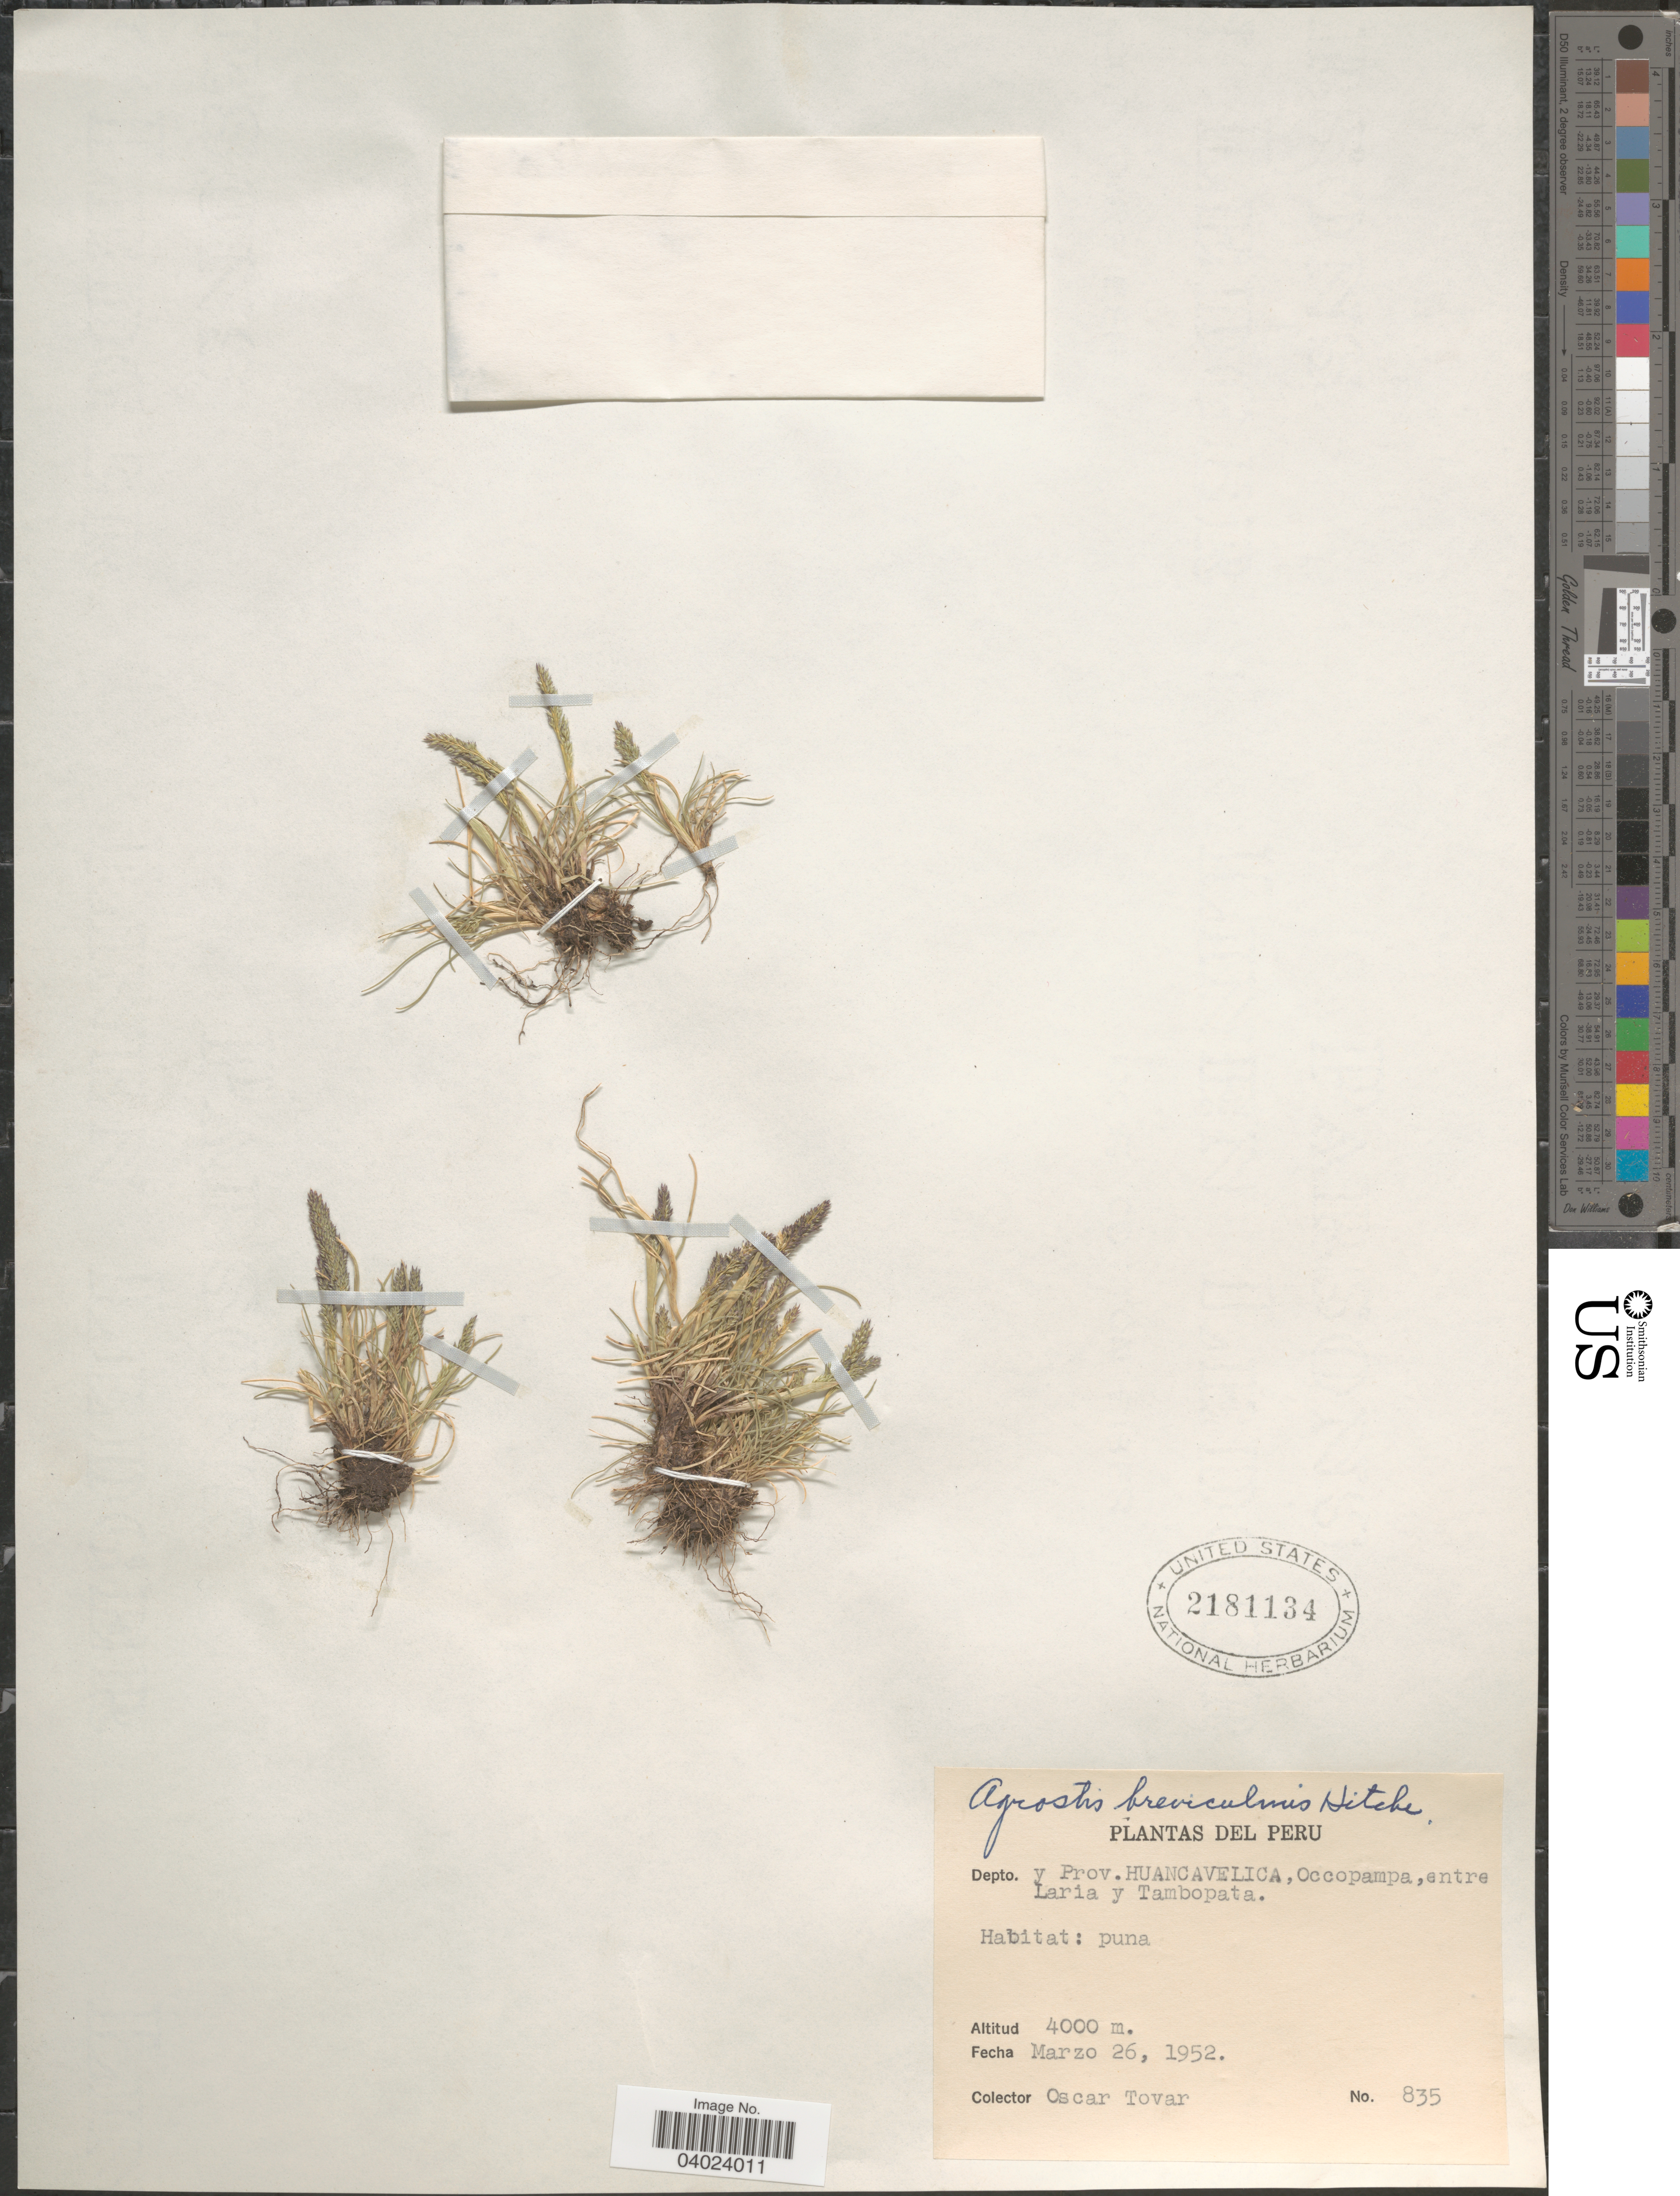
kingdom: Plantae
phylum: Tracheophyta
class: Liliopsida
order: Poales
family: Poaceae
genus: Agrostis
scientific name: Agrostis breviculmis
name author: Hitchc.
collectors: Ó. Tovar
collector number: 835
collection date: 1952-03-26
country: Peru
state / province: Huancavelica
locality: Depto. Huancavelica, Occopampa, entre Laria y Tambopata.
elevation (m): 4000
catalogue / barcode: US 2181134